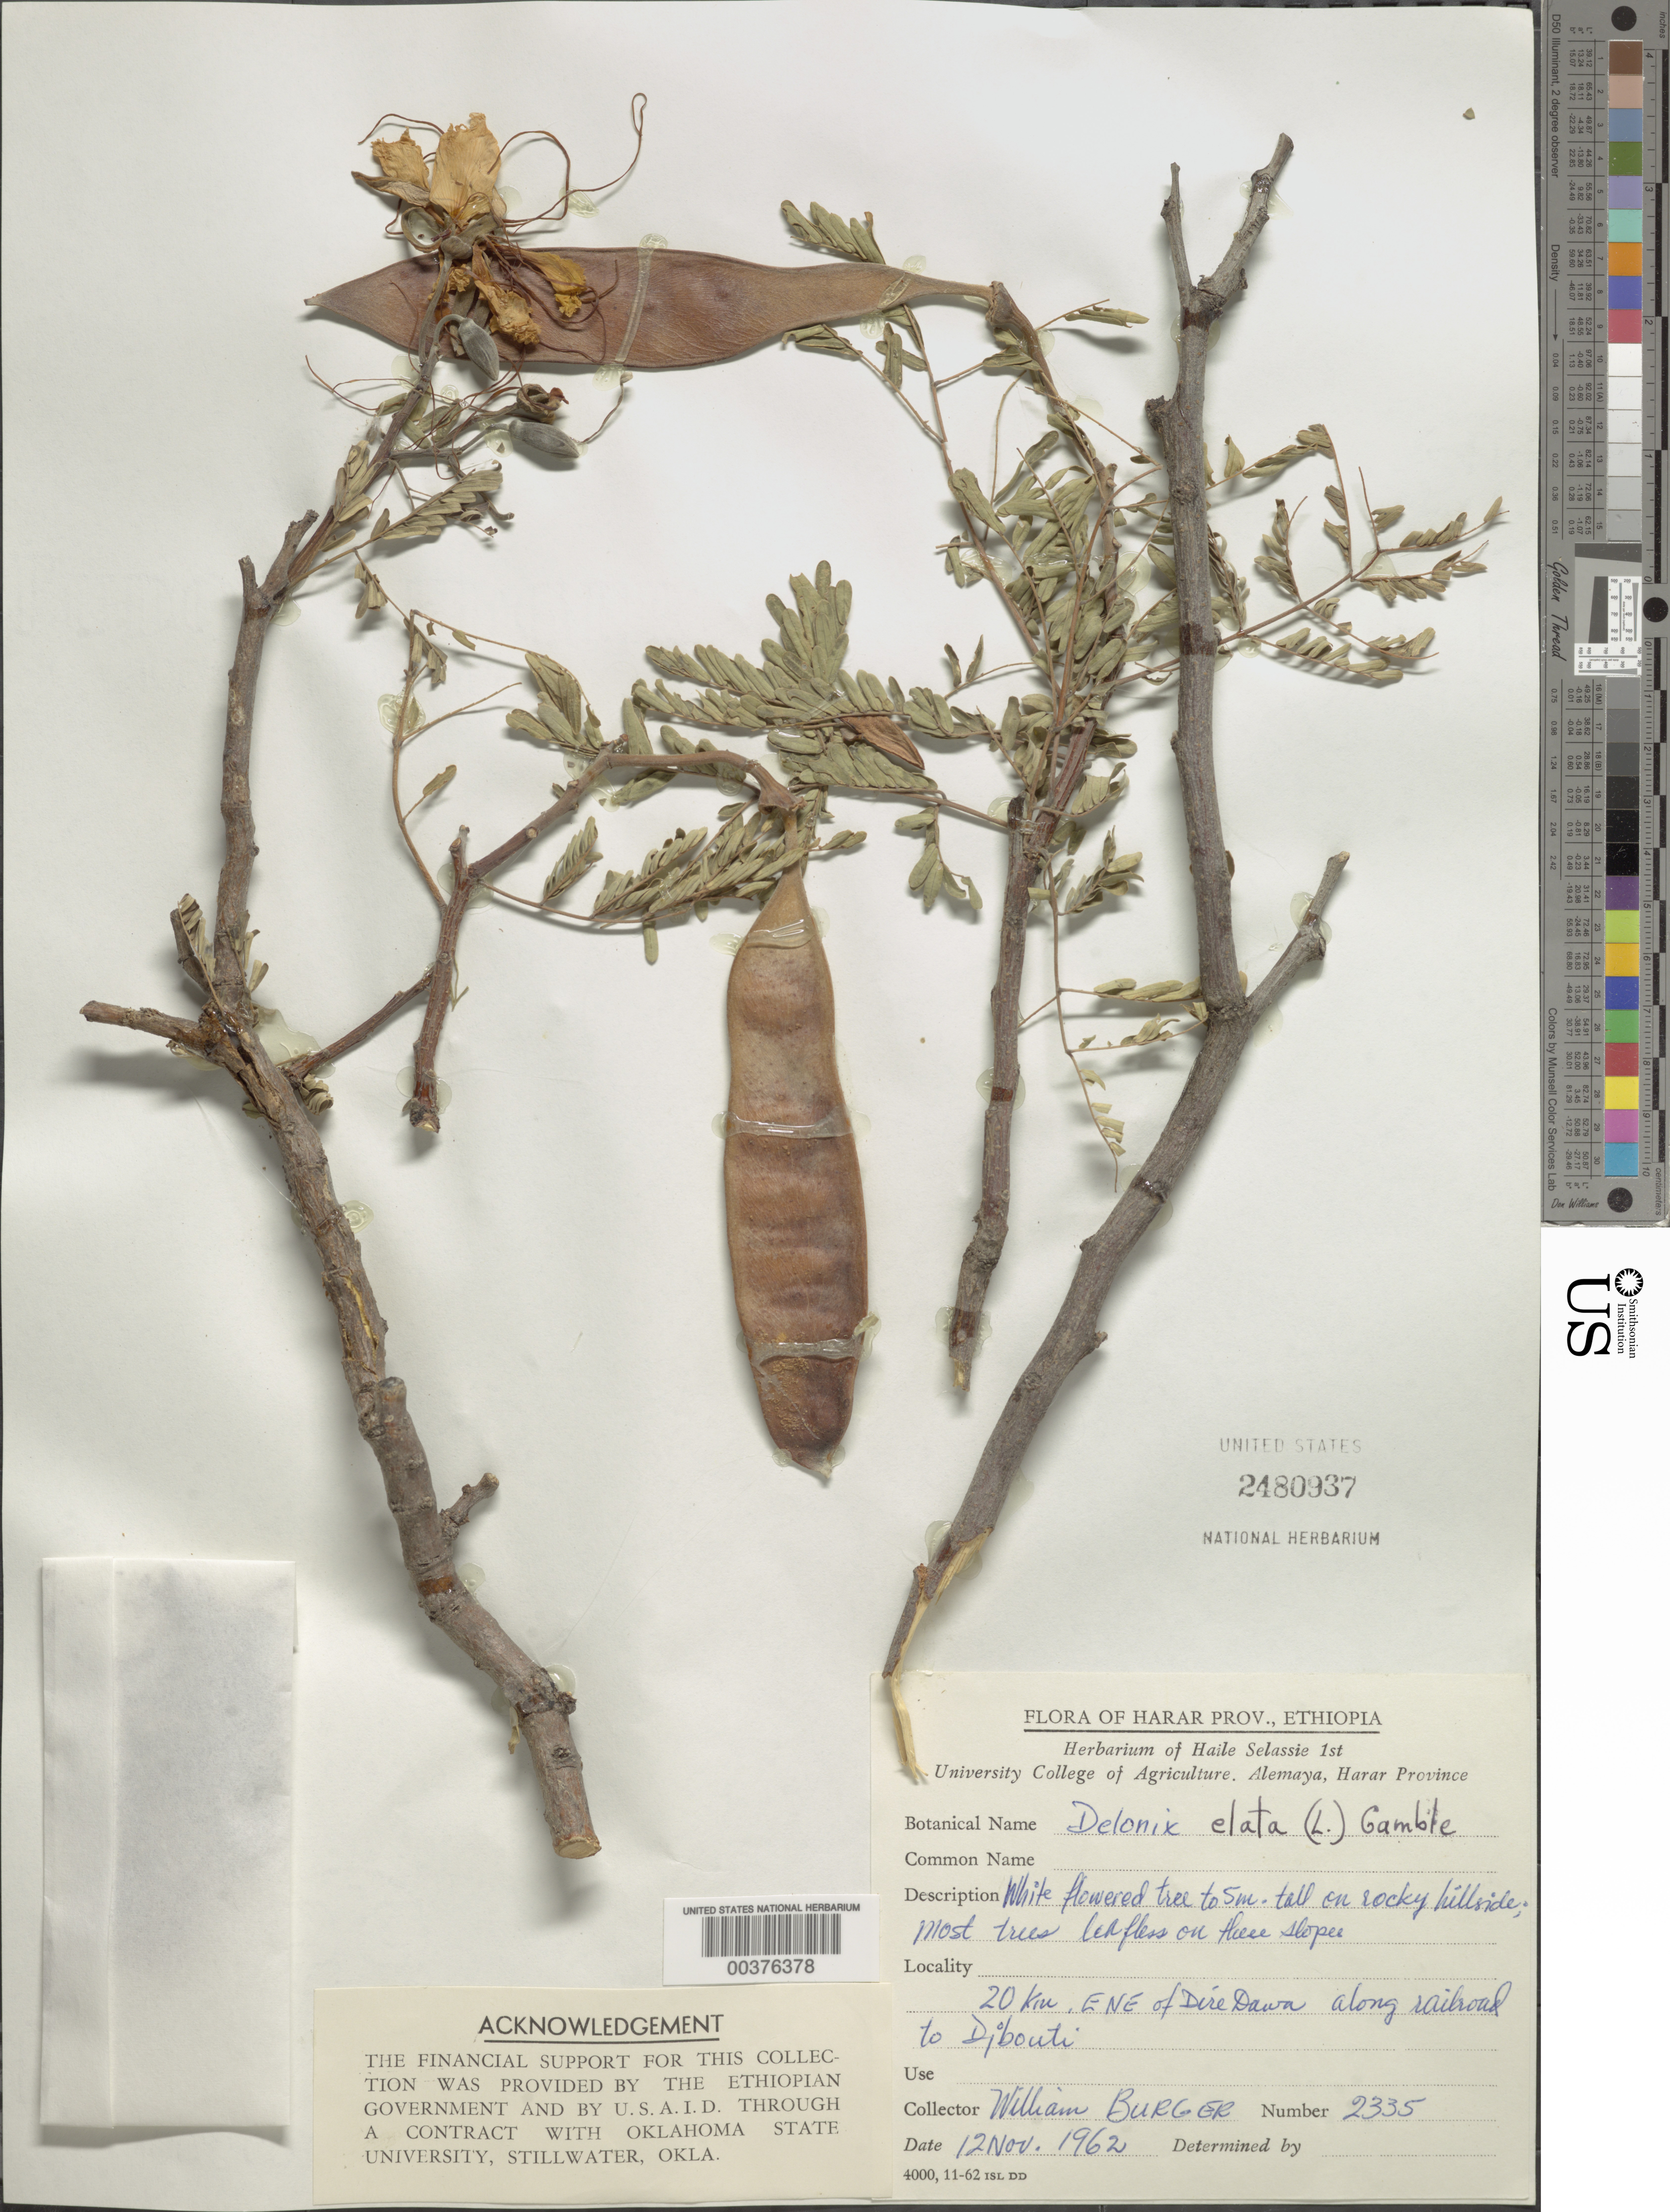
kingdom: Plantae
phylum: Tracheophyta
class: Magnoliopsida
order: Fabales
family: Fabaceae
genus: Delonix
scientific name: Delonix elata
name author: (L.) Gamble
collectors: W. Burger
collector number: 2335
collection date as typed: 12 Nov 1962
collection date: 1962-11-12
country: Ethiopia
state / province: Dire Dawa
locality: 20 km ene of dire dawa along railroad to djbouti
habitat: Rocky hillside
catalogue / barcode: US 2480937